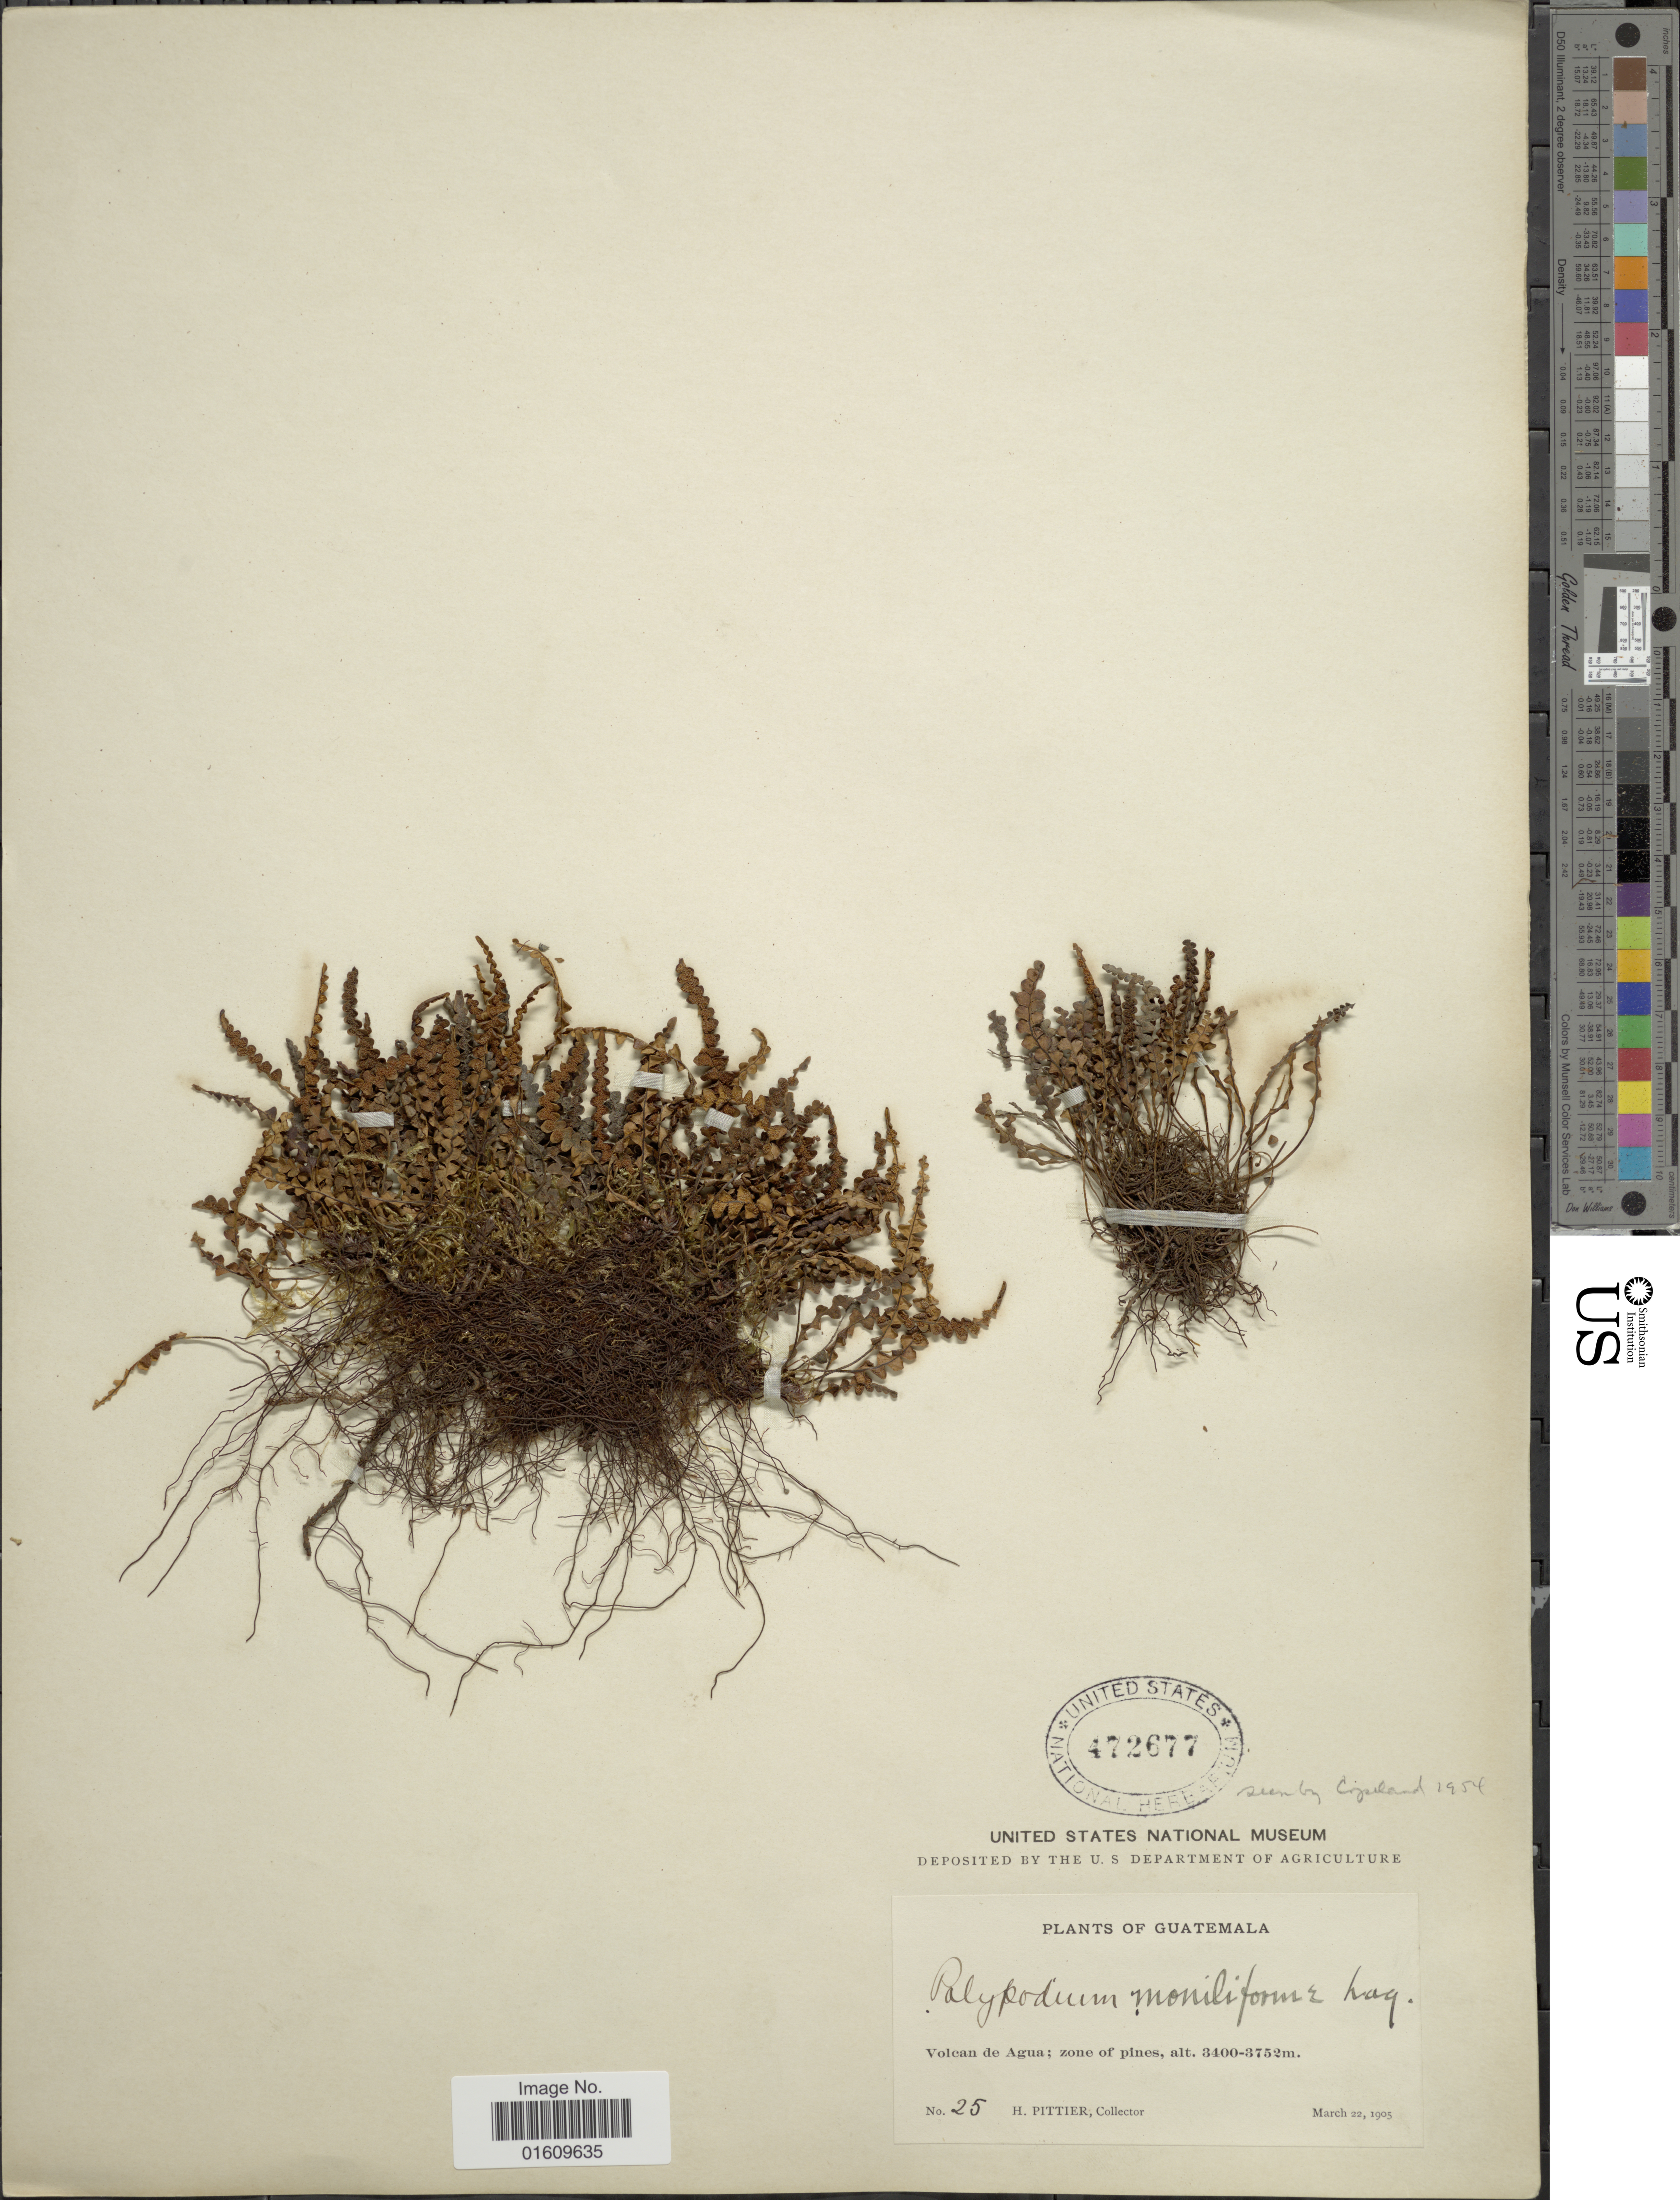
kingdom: Plantae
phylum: Tracheophyta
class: Polypodiopsida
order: Polypodiales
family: Polypodiaceae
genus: Melpomene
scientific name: Melpomene moniliformis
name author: (Lag. ex Sw.) A.R. Sm. & R.C. Moran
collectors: H. F. Pittier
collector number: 25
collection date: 1905-03-22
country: Guatemala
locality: Volcan de Agua; zone of pines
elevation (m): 3400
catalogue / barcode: US 472677